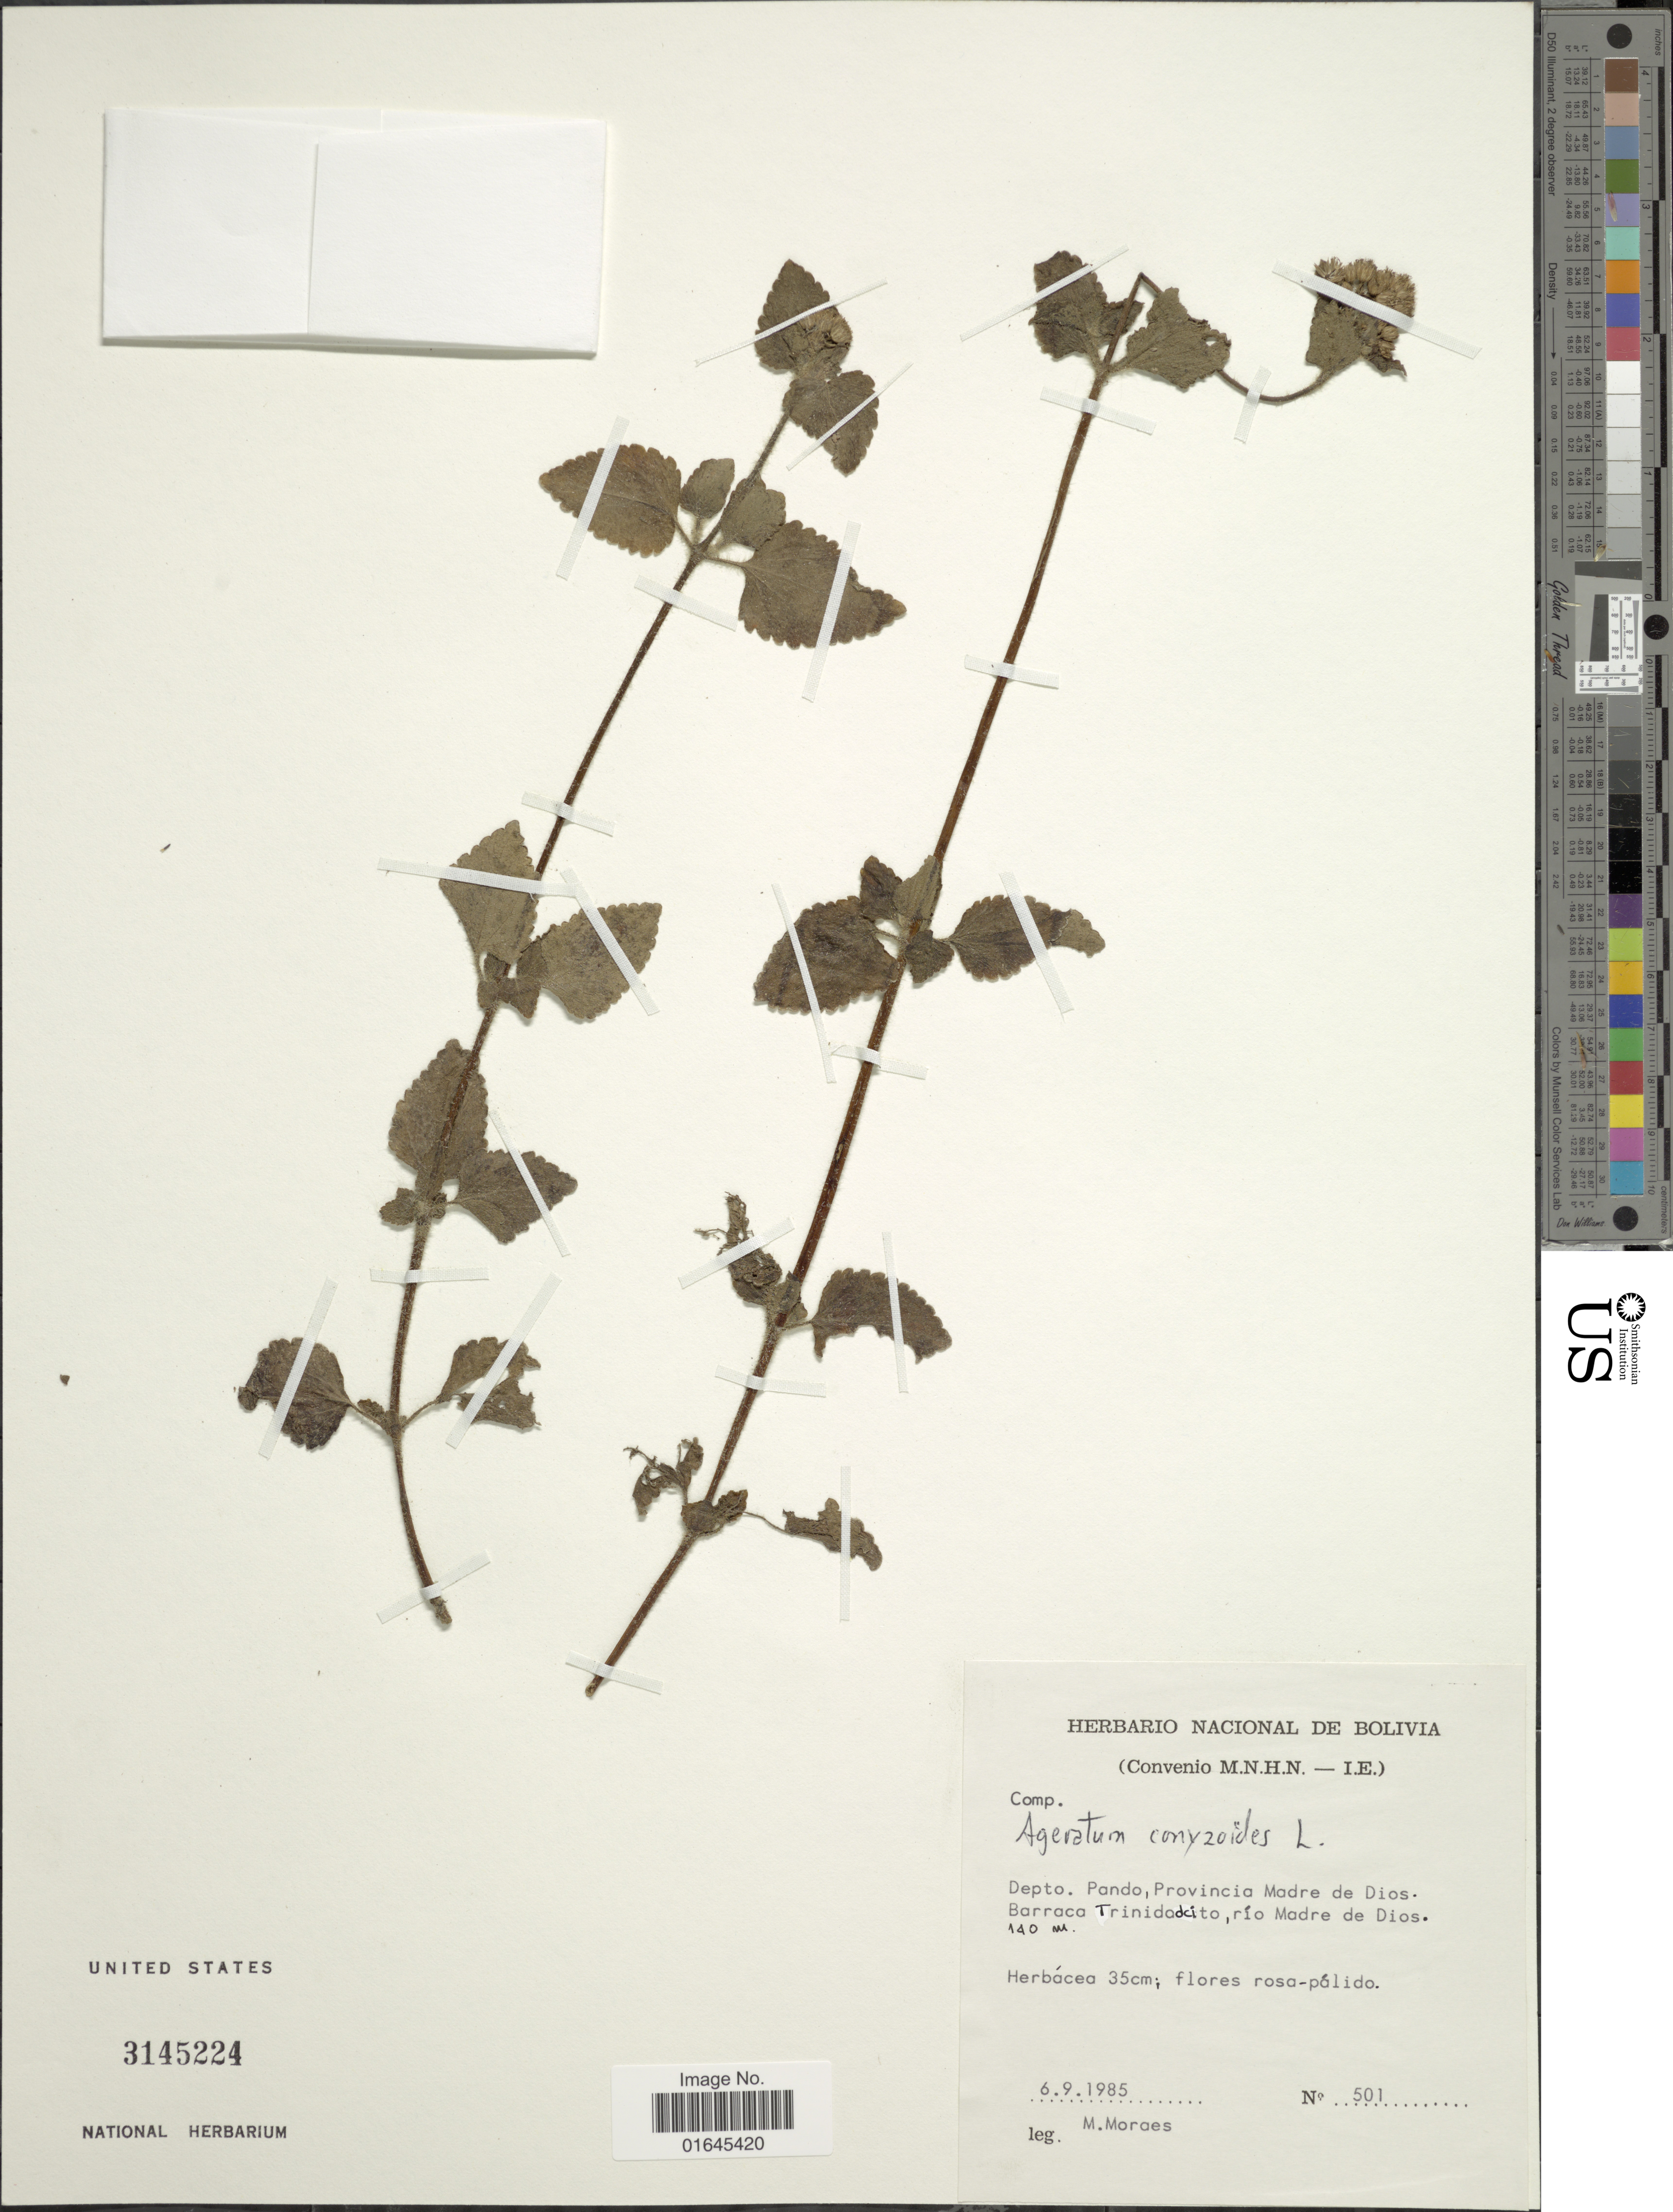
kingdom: Plantae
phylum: Tracheophyta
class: Magnoliopsida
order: Asterales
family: Asteraceae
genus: Ageratum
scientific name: Ageratum conyzoides subsp. conyzoides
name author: L.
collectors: M. Moraes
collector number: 501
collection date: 1985-09-06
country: Bolivia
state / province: Pando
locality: Provincia Madre de Dios, Barraca Trinidadcito, río Madre de Dios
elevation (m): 140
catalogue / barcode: US 3145224